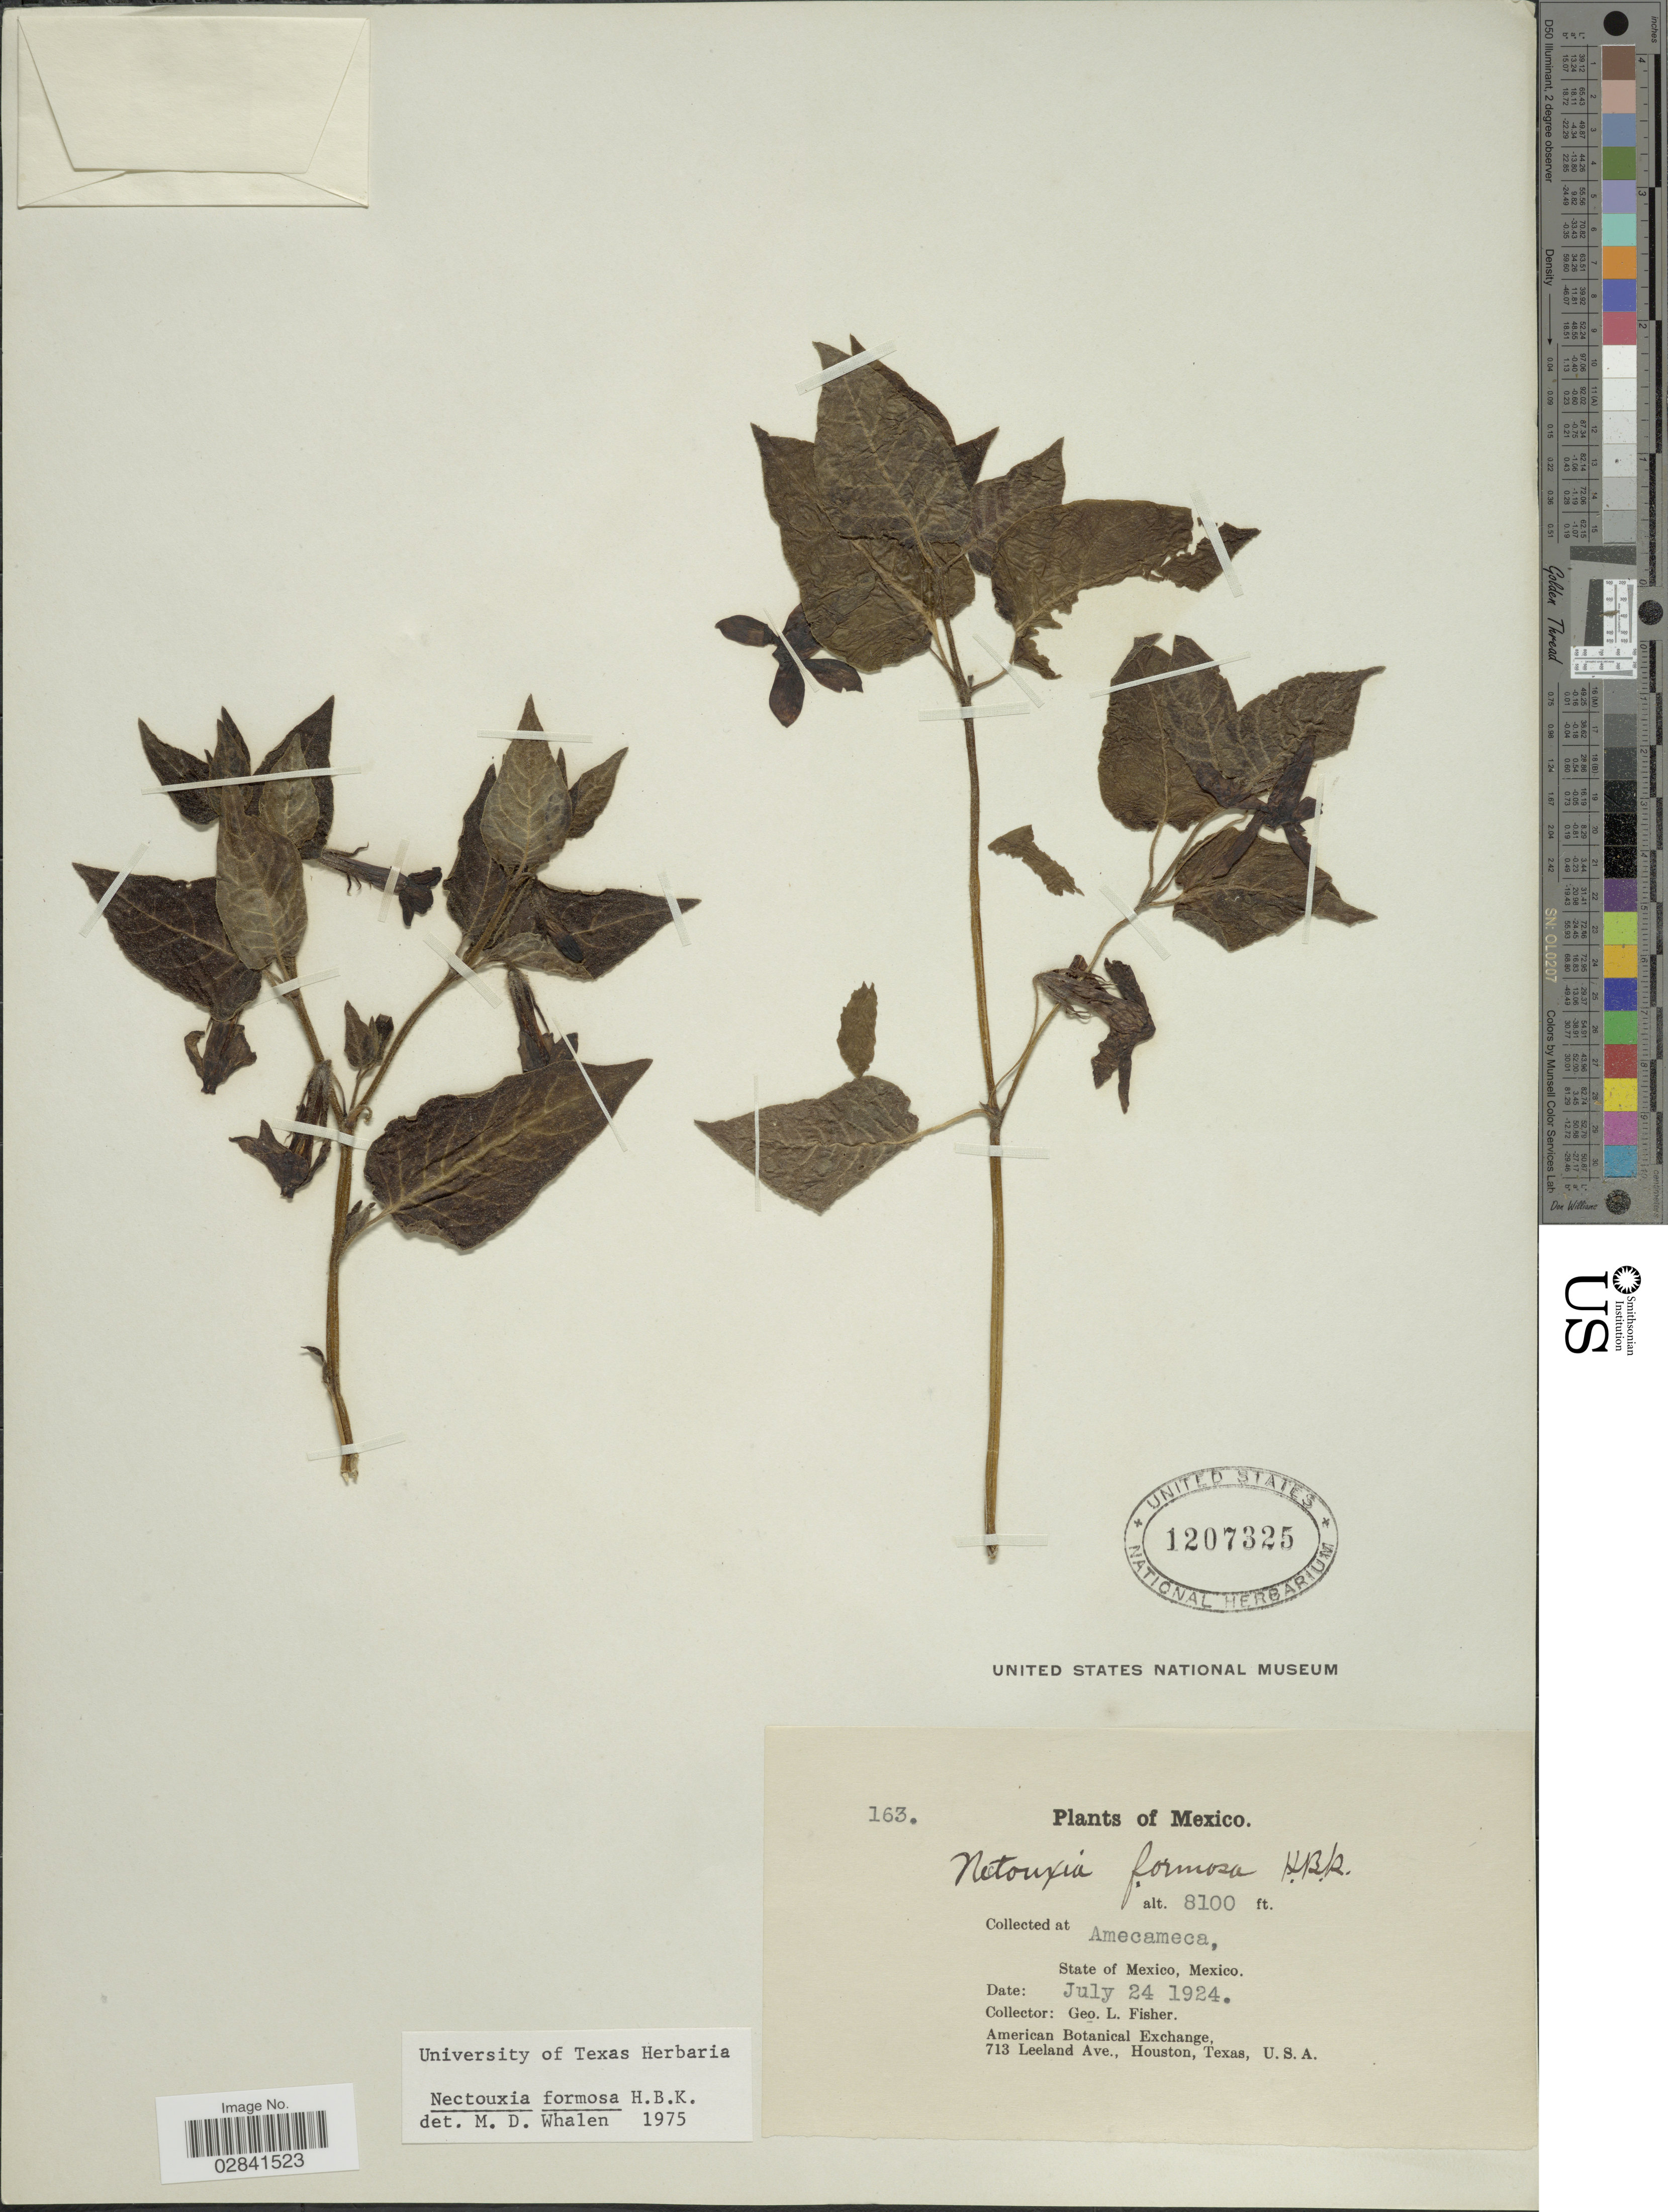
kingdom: Plantae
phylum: Tracheophyta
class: Magnoliopsida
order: Solanales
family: Solanaceae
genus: Nectouxia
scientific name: Nectouxia formosa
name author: Kunth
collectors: G. L. Fisher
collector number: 163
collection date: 1924-07-24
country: Mexico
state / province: México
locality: Amecameca.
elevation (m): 2469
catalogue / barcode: US 1207325